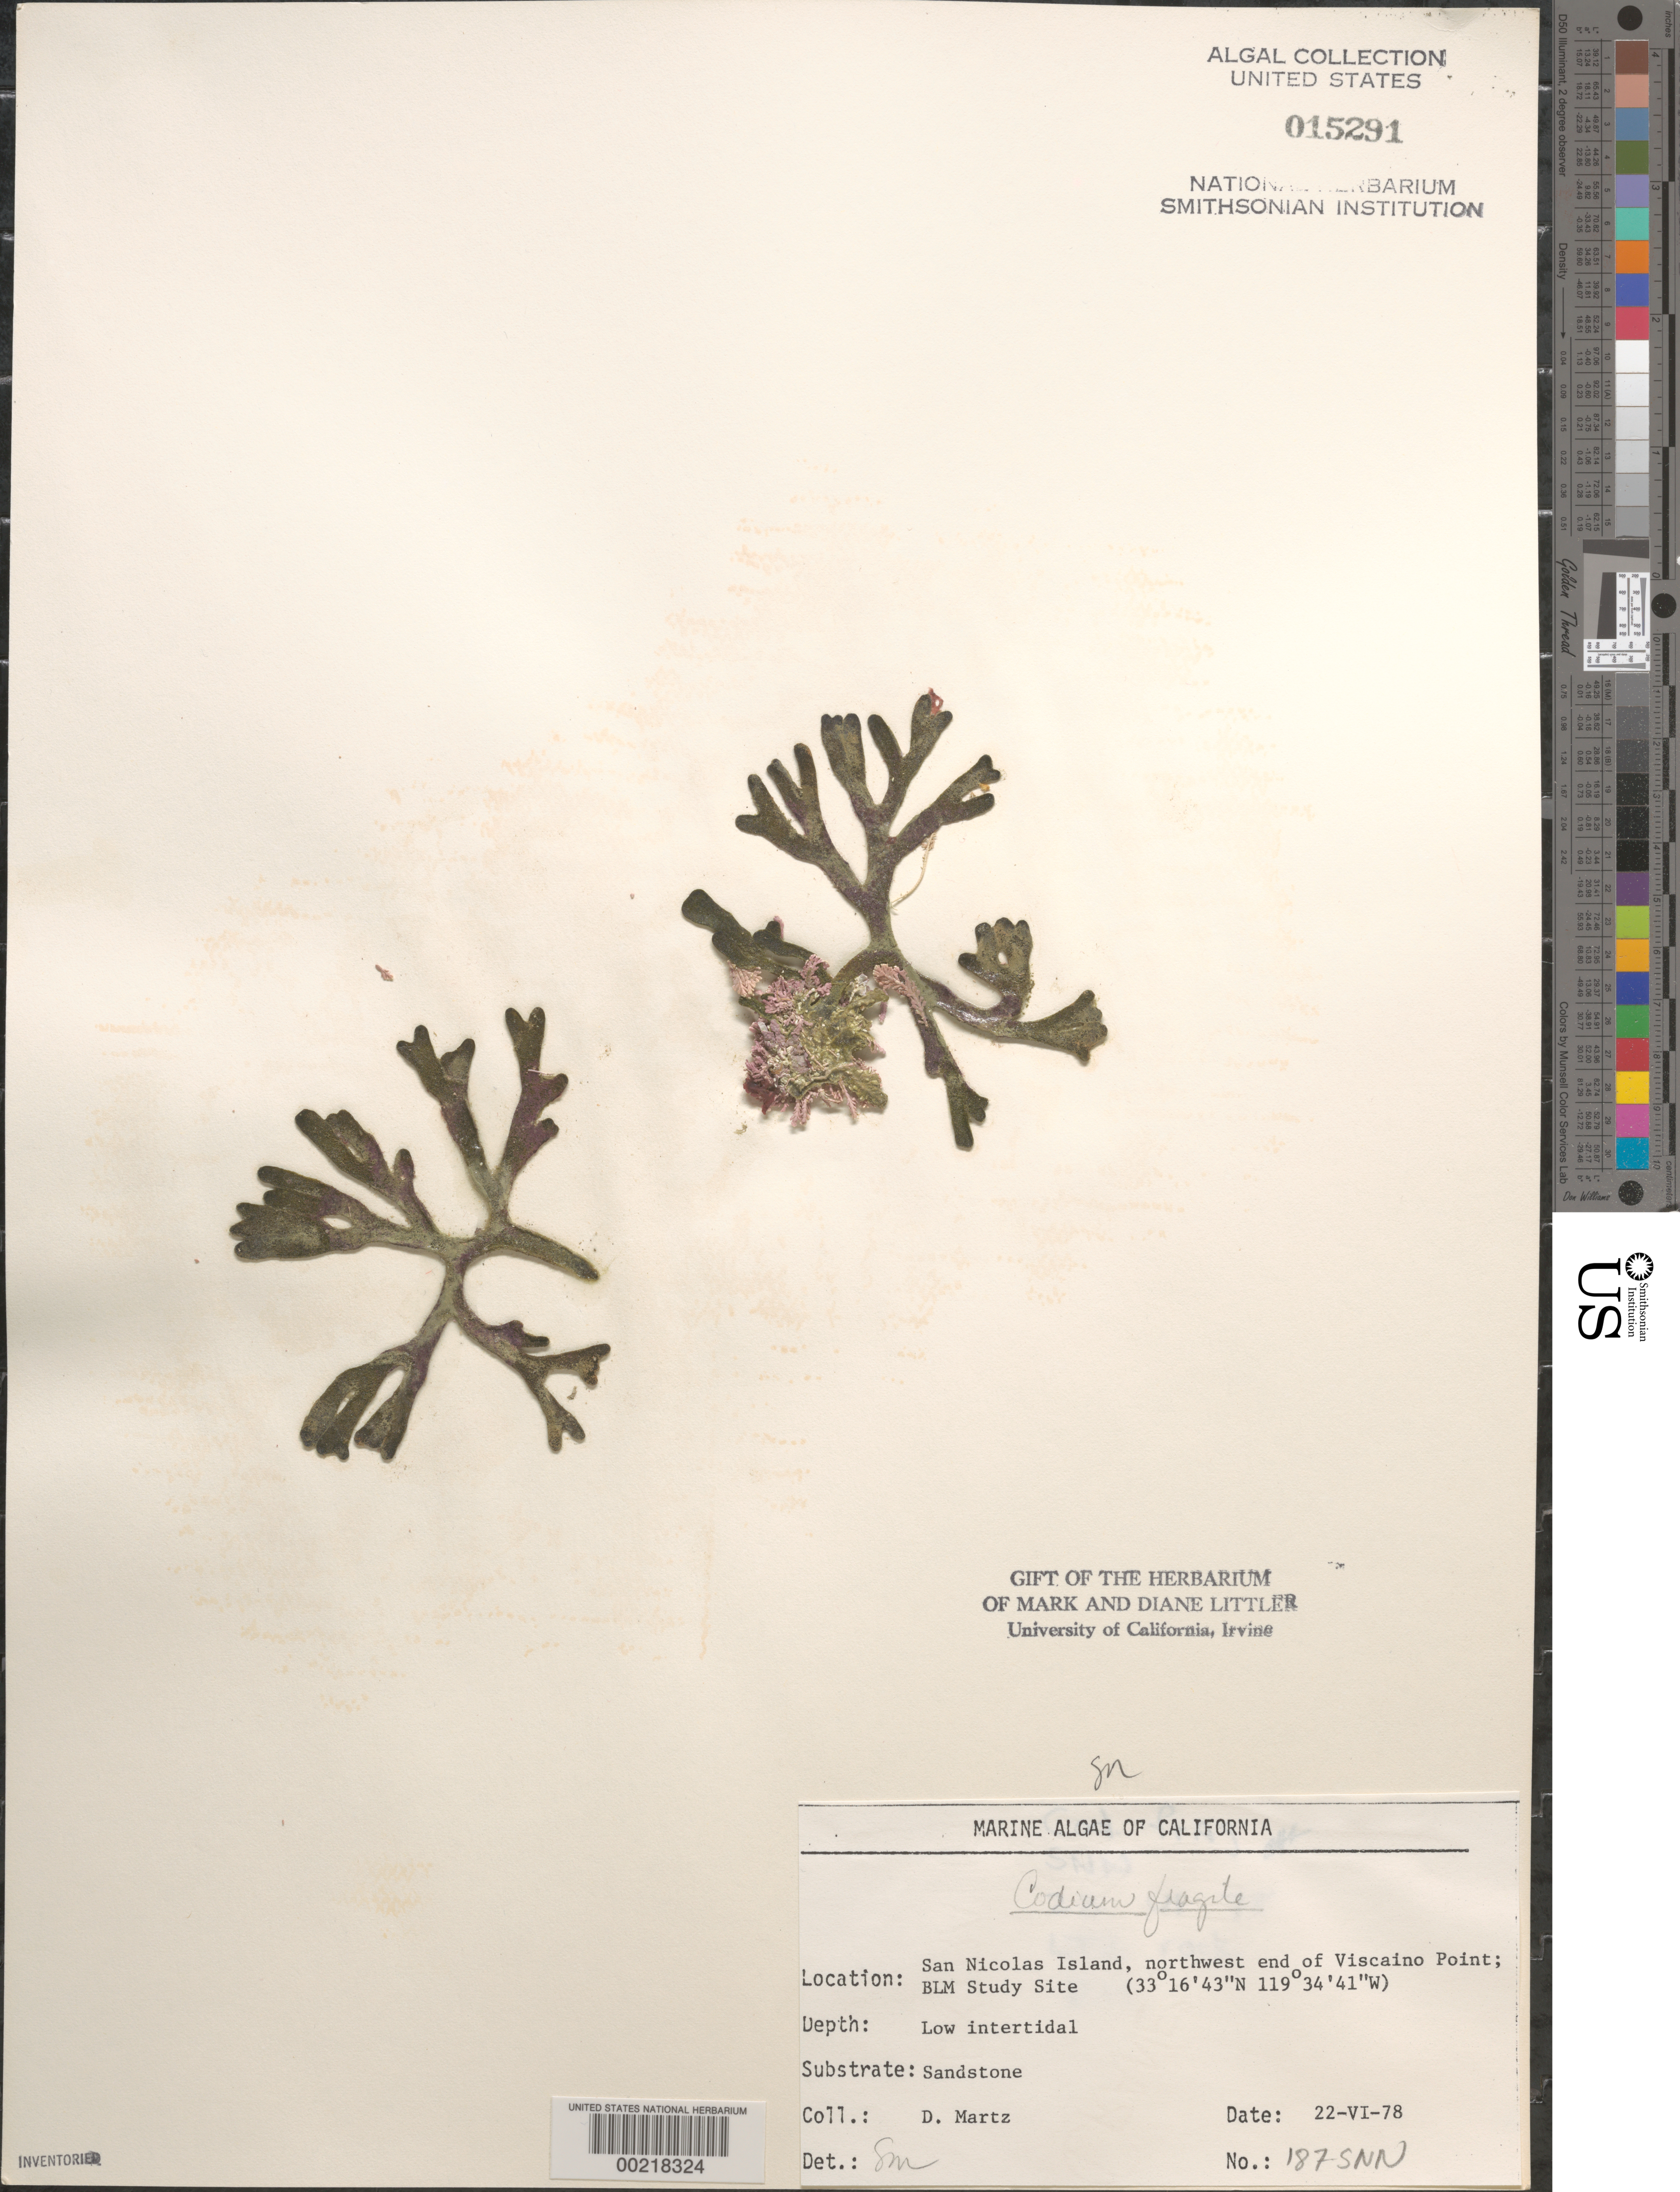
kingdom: Plantae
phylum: Chlorophyta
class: Ulvophyceae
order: Bryopsidales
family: Codiaceae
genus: Codium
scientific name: Codium fragile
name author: (Suringar) P. Hariot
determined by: Murray, S. N.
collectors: D. Martz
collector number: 187-snn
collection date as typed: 22 Jun 1978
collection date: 1978-06-22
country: United States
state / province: California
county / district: Ventura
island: San Nicolas Island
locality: Viscaino Point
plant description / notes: BLM-SOCALBIGHT Rocky Intertidal Survey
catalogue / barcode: US 15291